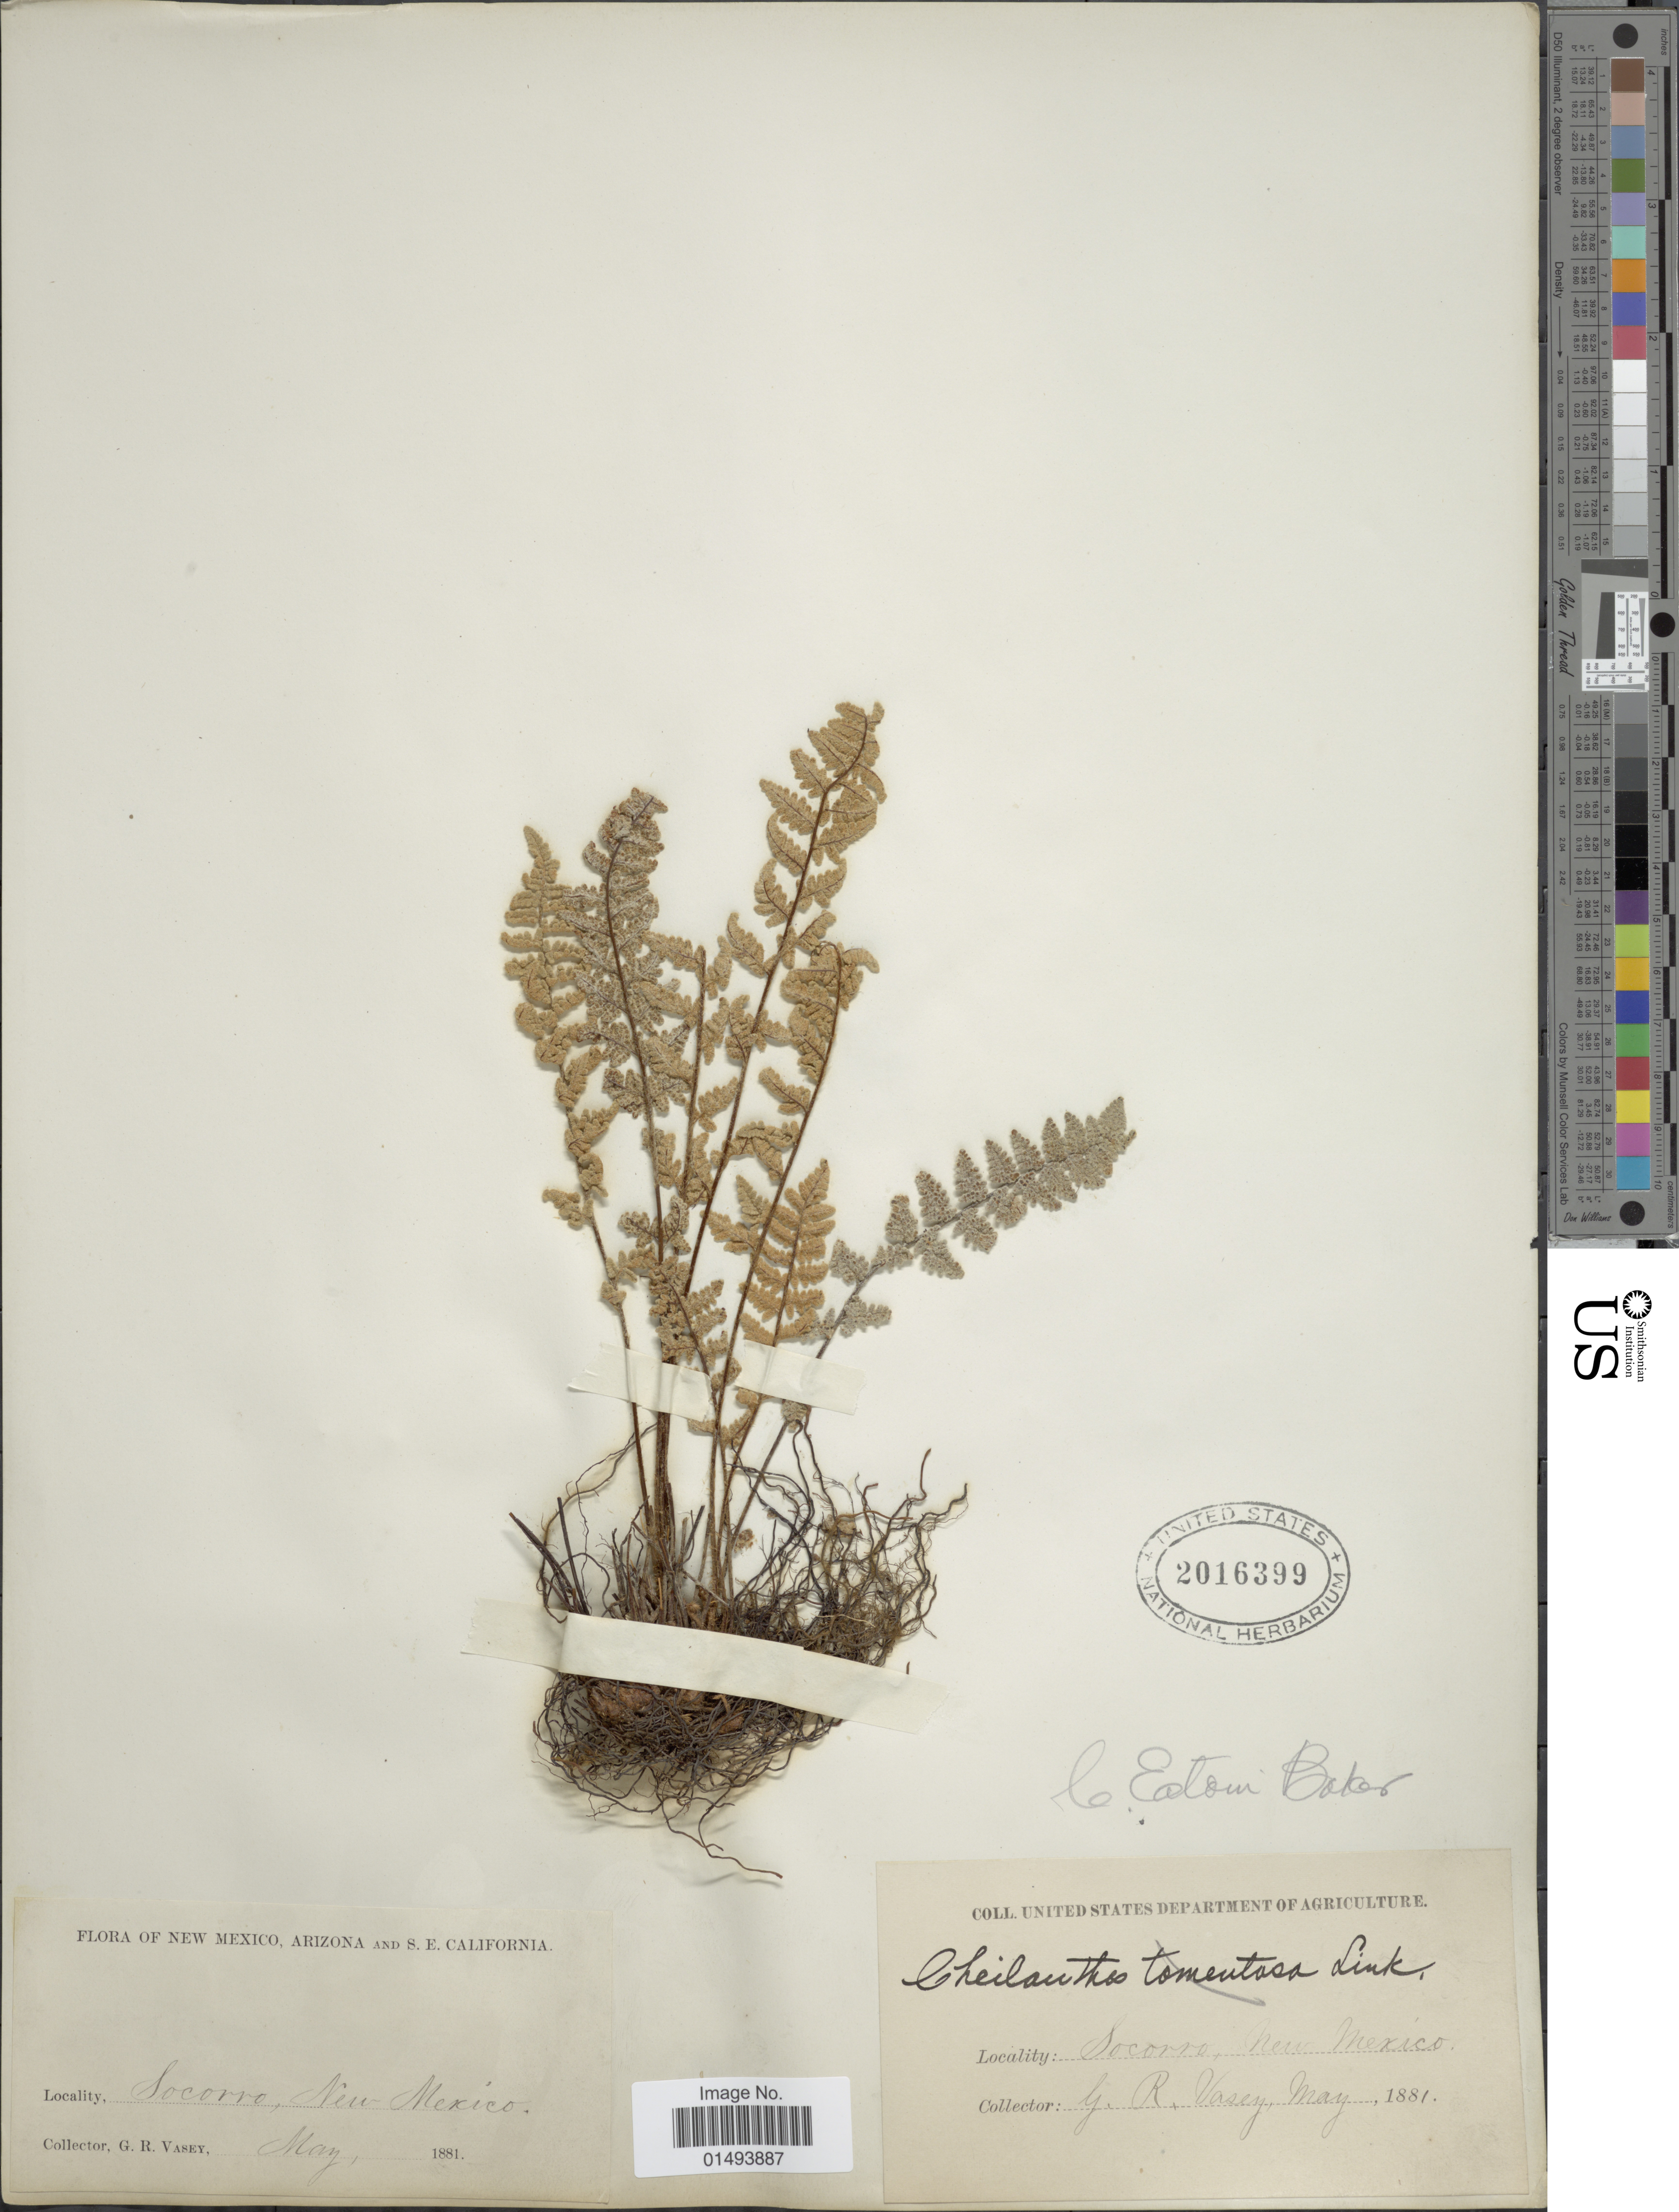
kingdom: Plantae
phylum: Tracheophyta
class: Polypodiopsida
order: Polypodiales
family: Pteridaceae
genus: Myriopteris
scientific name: Myriopteris rufa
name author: Fée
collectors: G. R. Vasey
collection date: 1881-05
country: United States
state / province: New Mexico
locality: Flora of New Mexico, Arizona and S.E. California, Socorro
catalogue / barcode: US 2016399